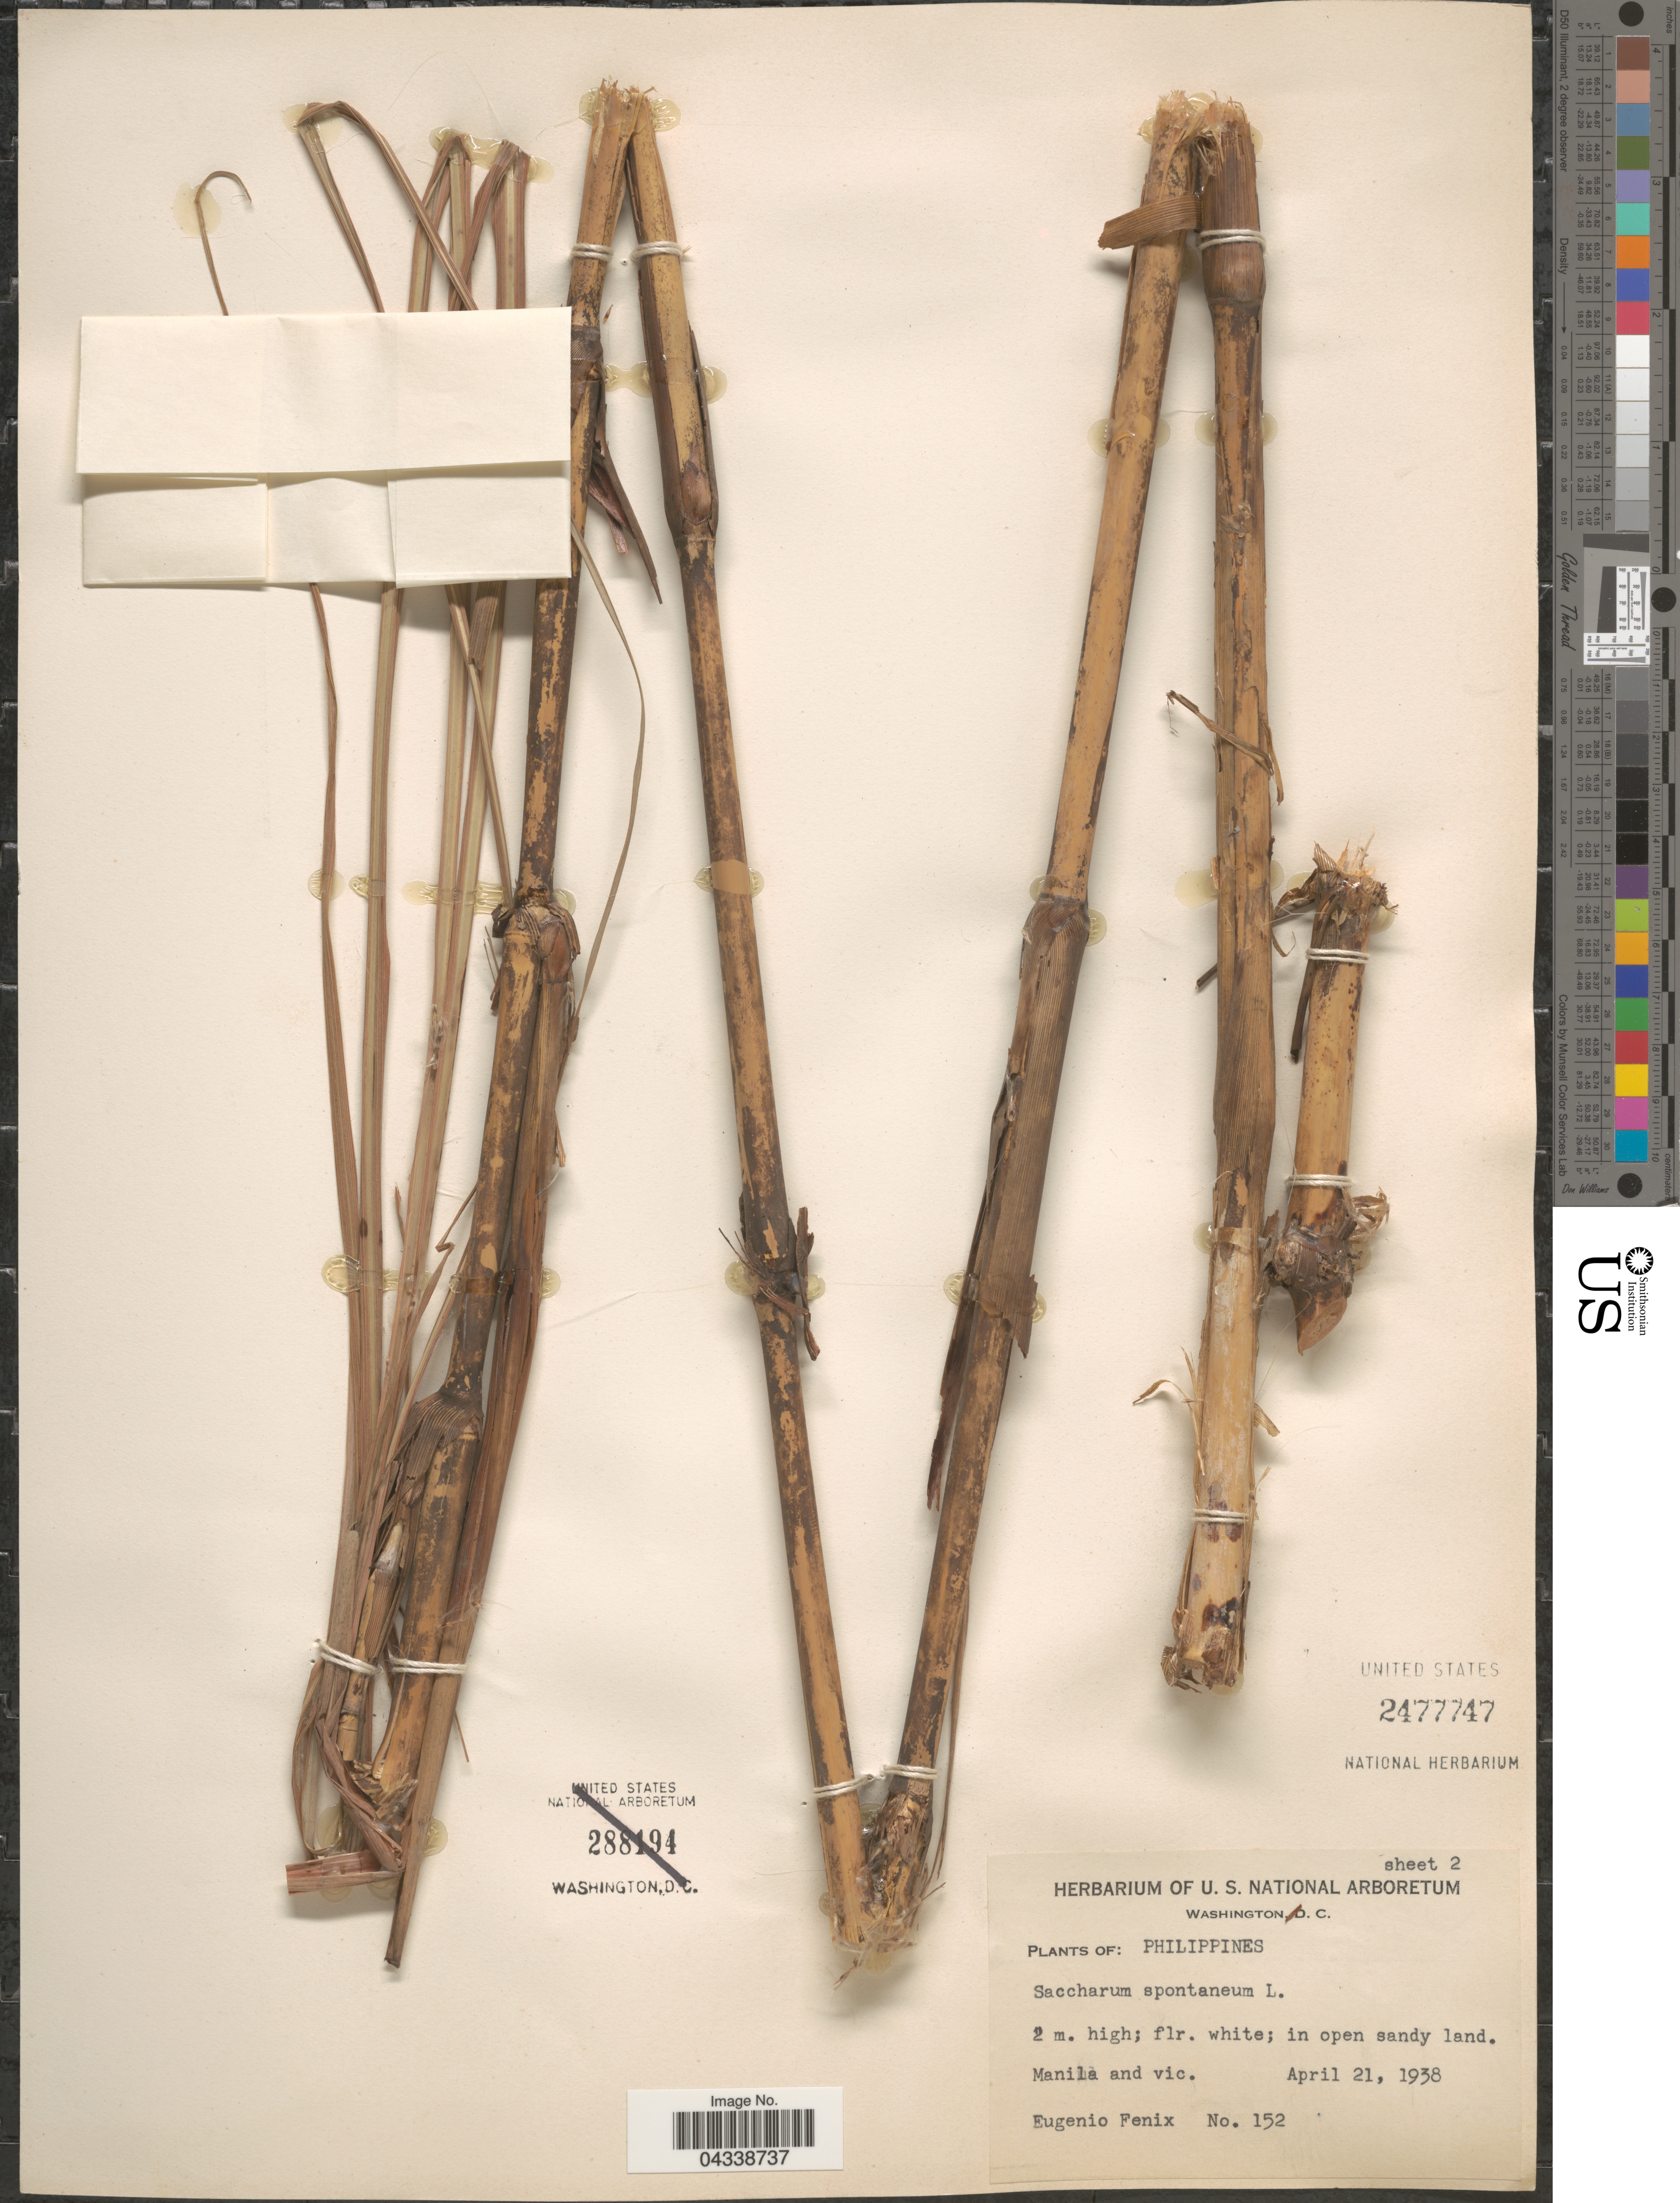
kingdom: Plantae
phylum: Tracheophyta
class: Liliopsida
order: Poales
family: Poaceae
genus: Saccharum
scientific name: Saccharum spontaneum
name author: L.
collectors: E. Fénix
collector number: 152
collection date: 1938-04-21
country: Philippines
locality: Manila and vic.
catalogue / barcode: US 2477747